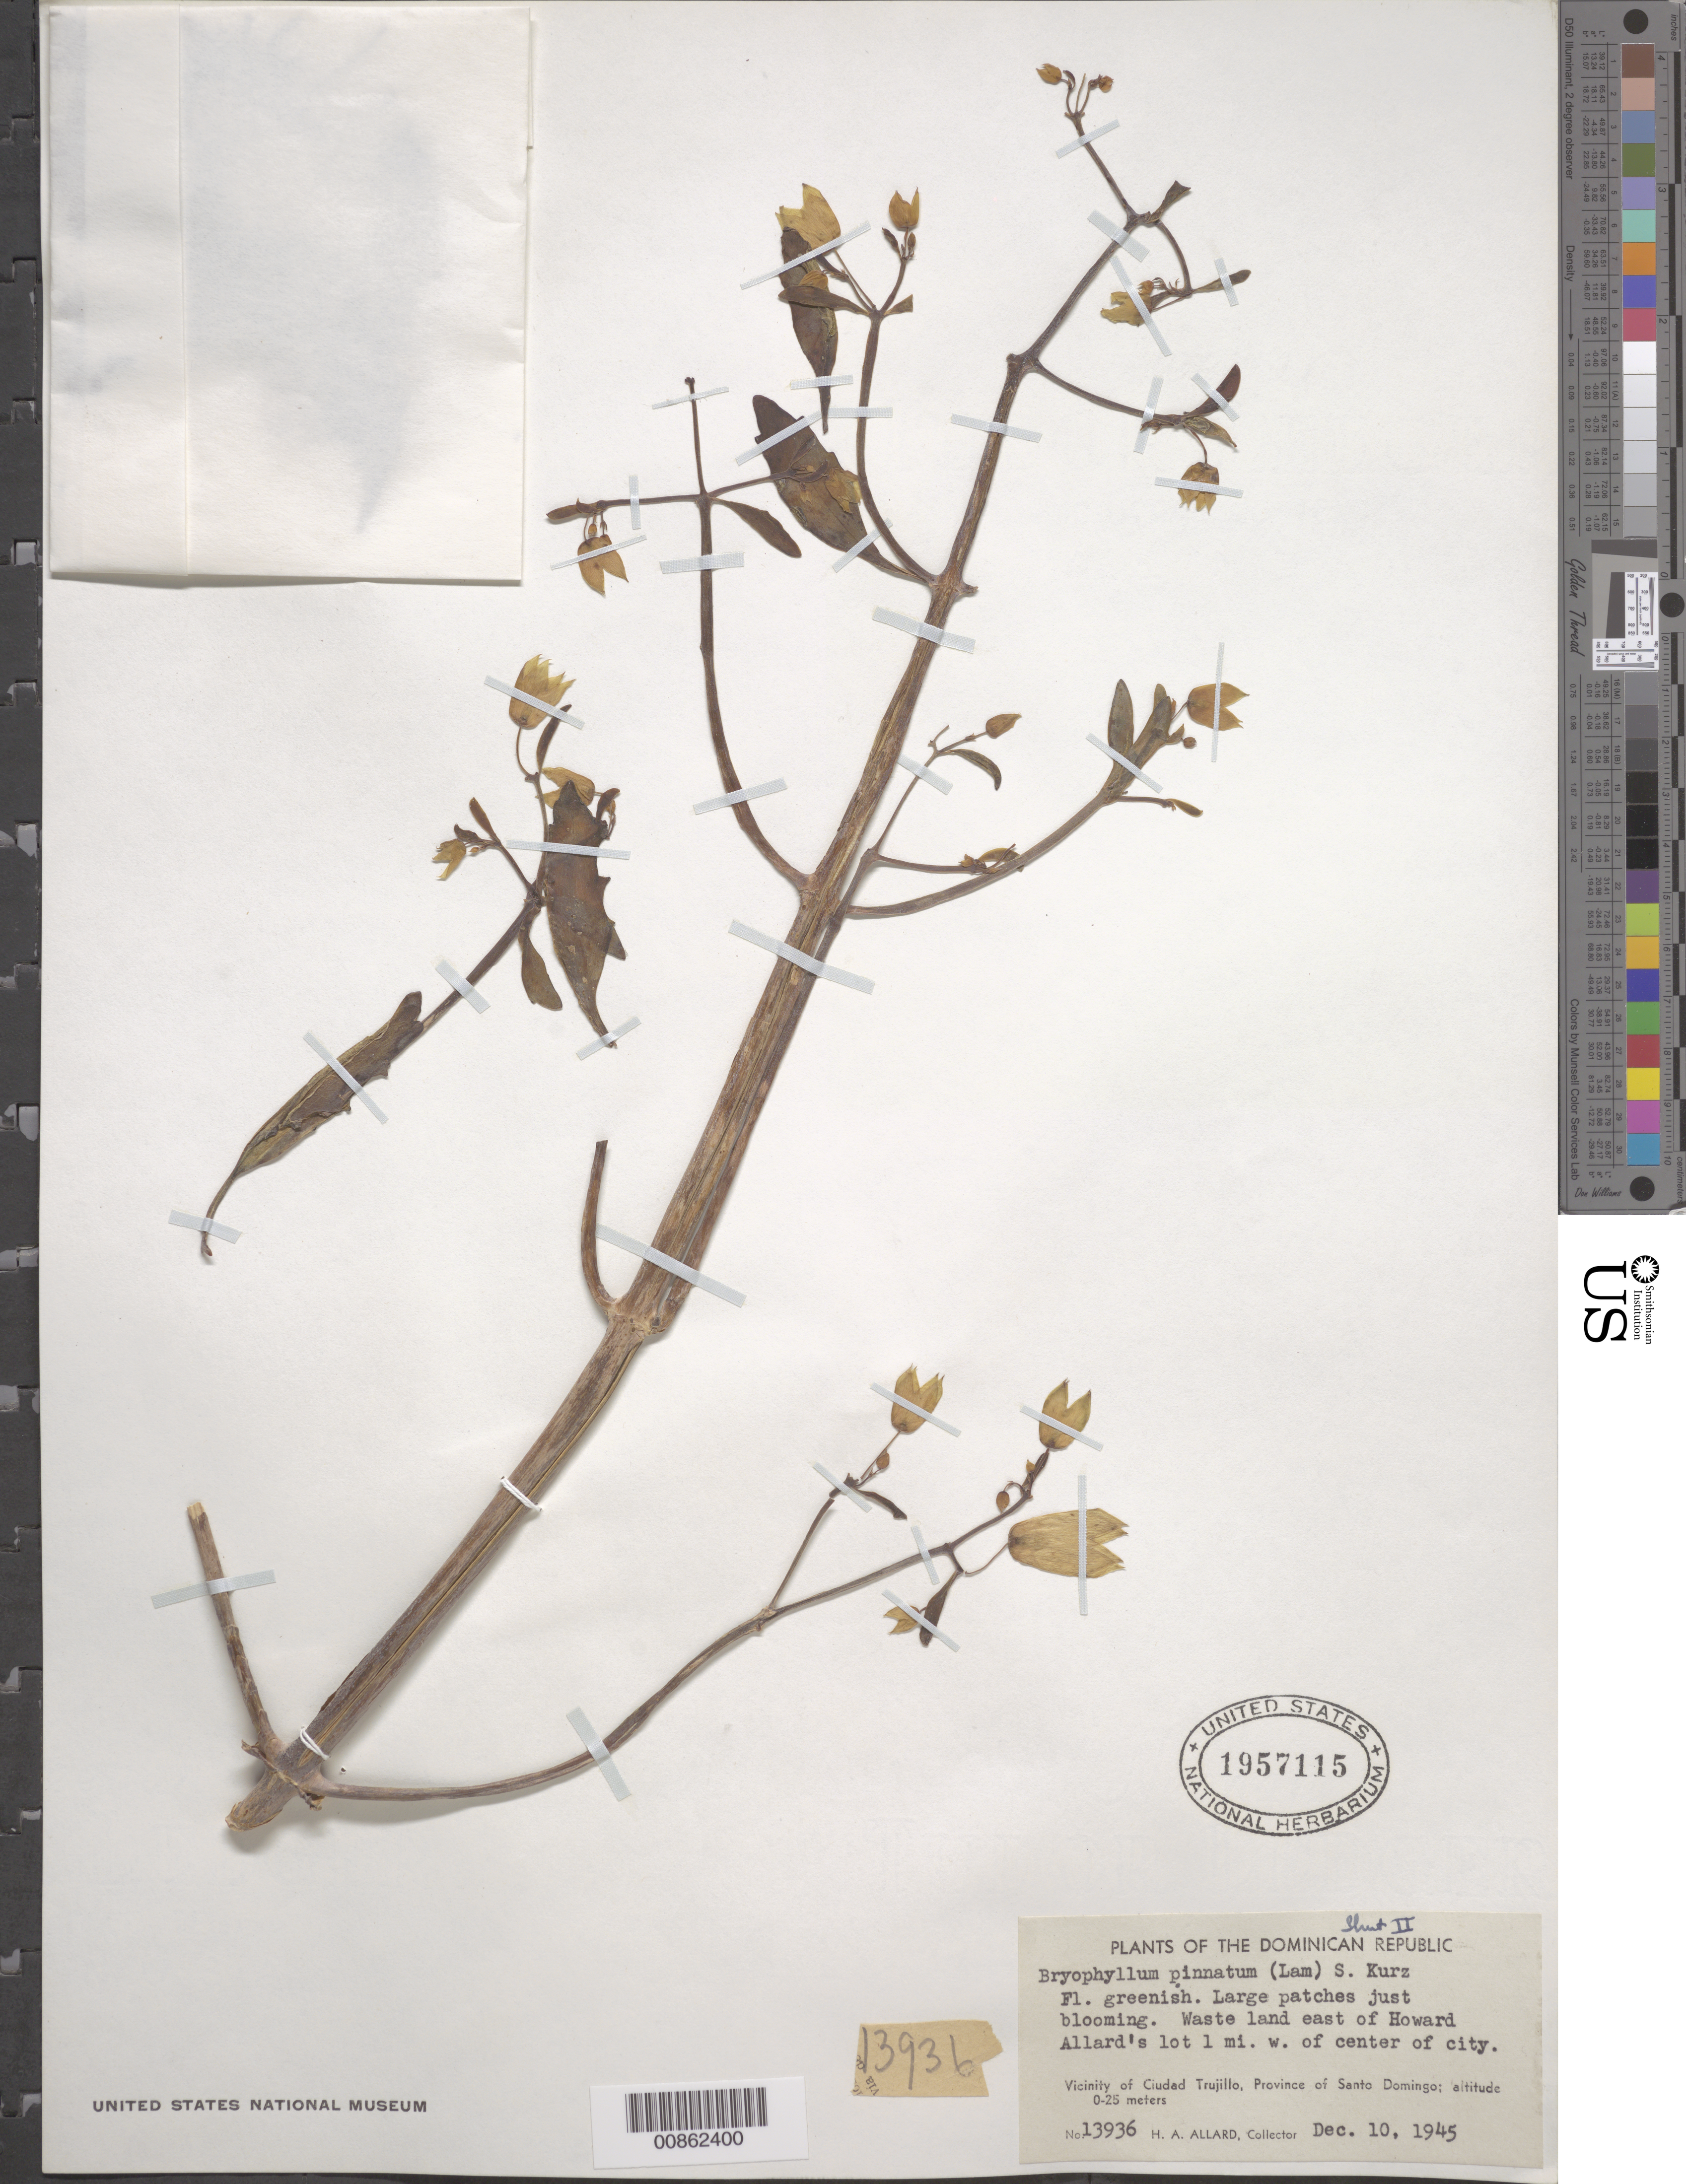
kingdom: Plantae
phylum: Tracheophyta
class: Magnoliopsida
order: Saxifragales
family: Crassulaceae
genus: Kalanchoe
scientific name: Kalanchoe pinnata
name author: (Lam.) Pers.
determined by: Strong, Mark T., (BOT), Smithsonian Institution - National Museum of Natural History (UNITED STATES)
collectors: H. A. Allard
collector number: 13936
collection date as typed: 10 Dec 1945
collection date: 1945-12-10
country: Dominican Republic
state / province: Distrito Nacional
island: Hispaniola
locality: Vicinity of Ciudad Trujillo, Province of Santo Domingo (obsolete). East of Howard Allard's lot, 1 mi. W of center of city.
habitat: Waste land.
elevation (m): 0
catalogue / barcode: US 1957115